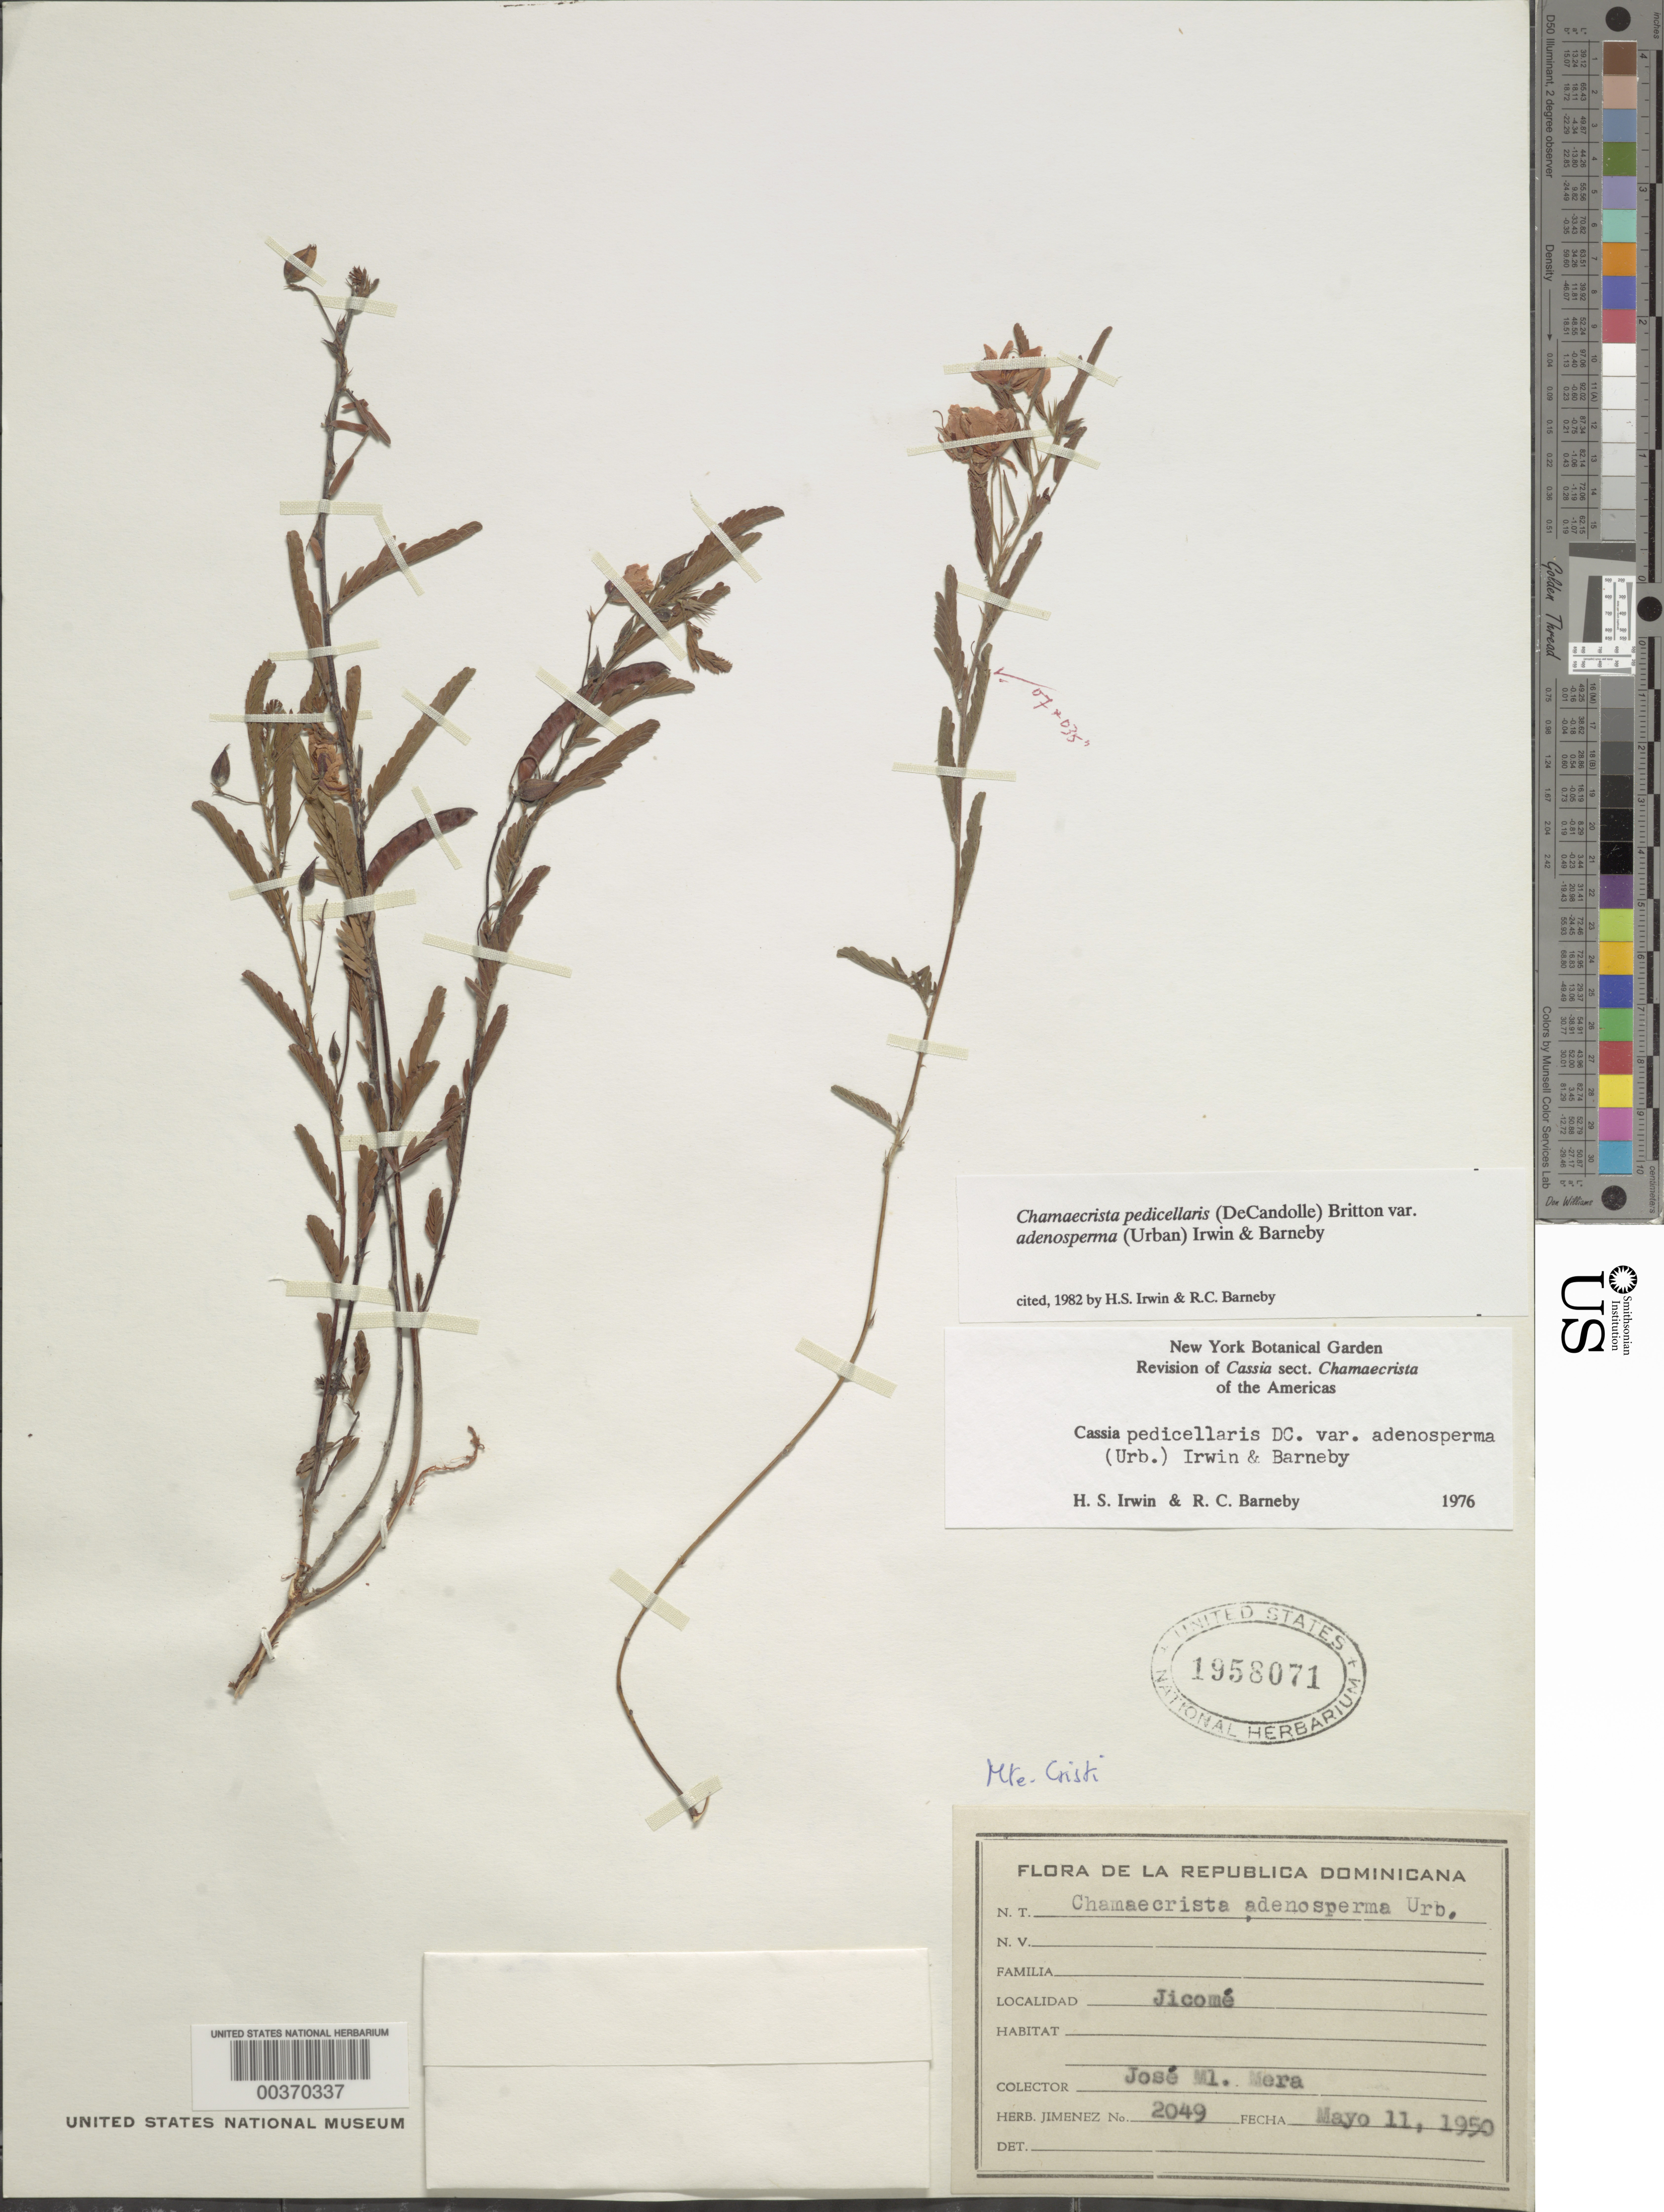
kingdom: Plantae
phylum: Tracheophyta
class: Magnoliopsida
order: Fabales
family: Fabaceae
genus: Chamaecrista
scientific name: Chamaecrista pedicellaris var. adenosperma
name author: (Urb.) H.S. Irwin & Barneby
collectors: J. Mera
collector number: J.j. Jimenez No. 2049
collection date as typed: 11 May 1950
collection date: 1950-05-11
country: Dominican Republic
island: Hispaniola Island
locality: Jicome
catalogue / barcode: US 1958071